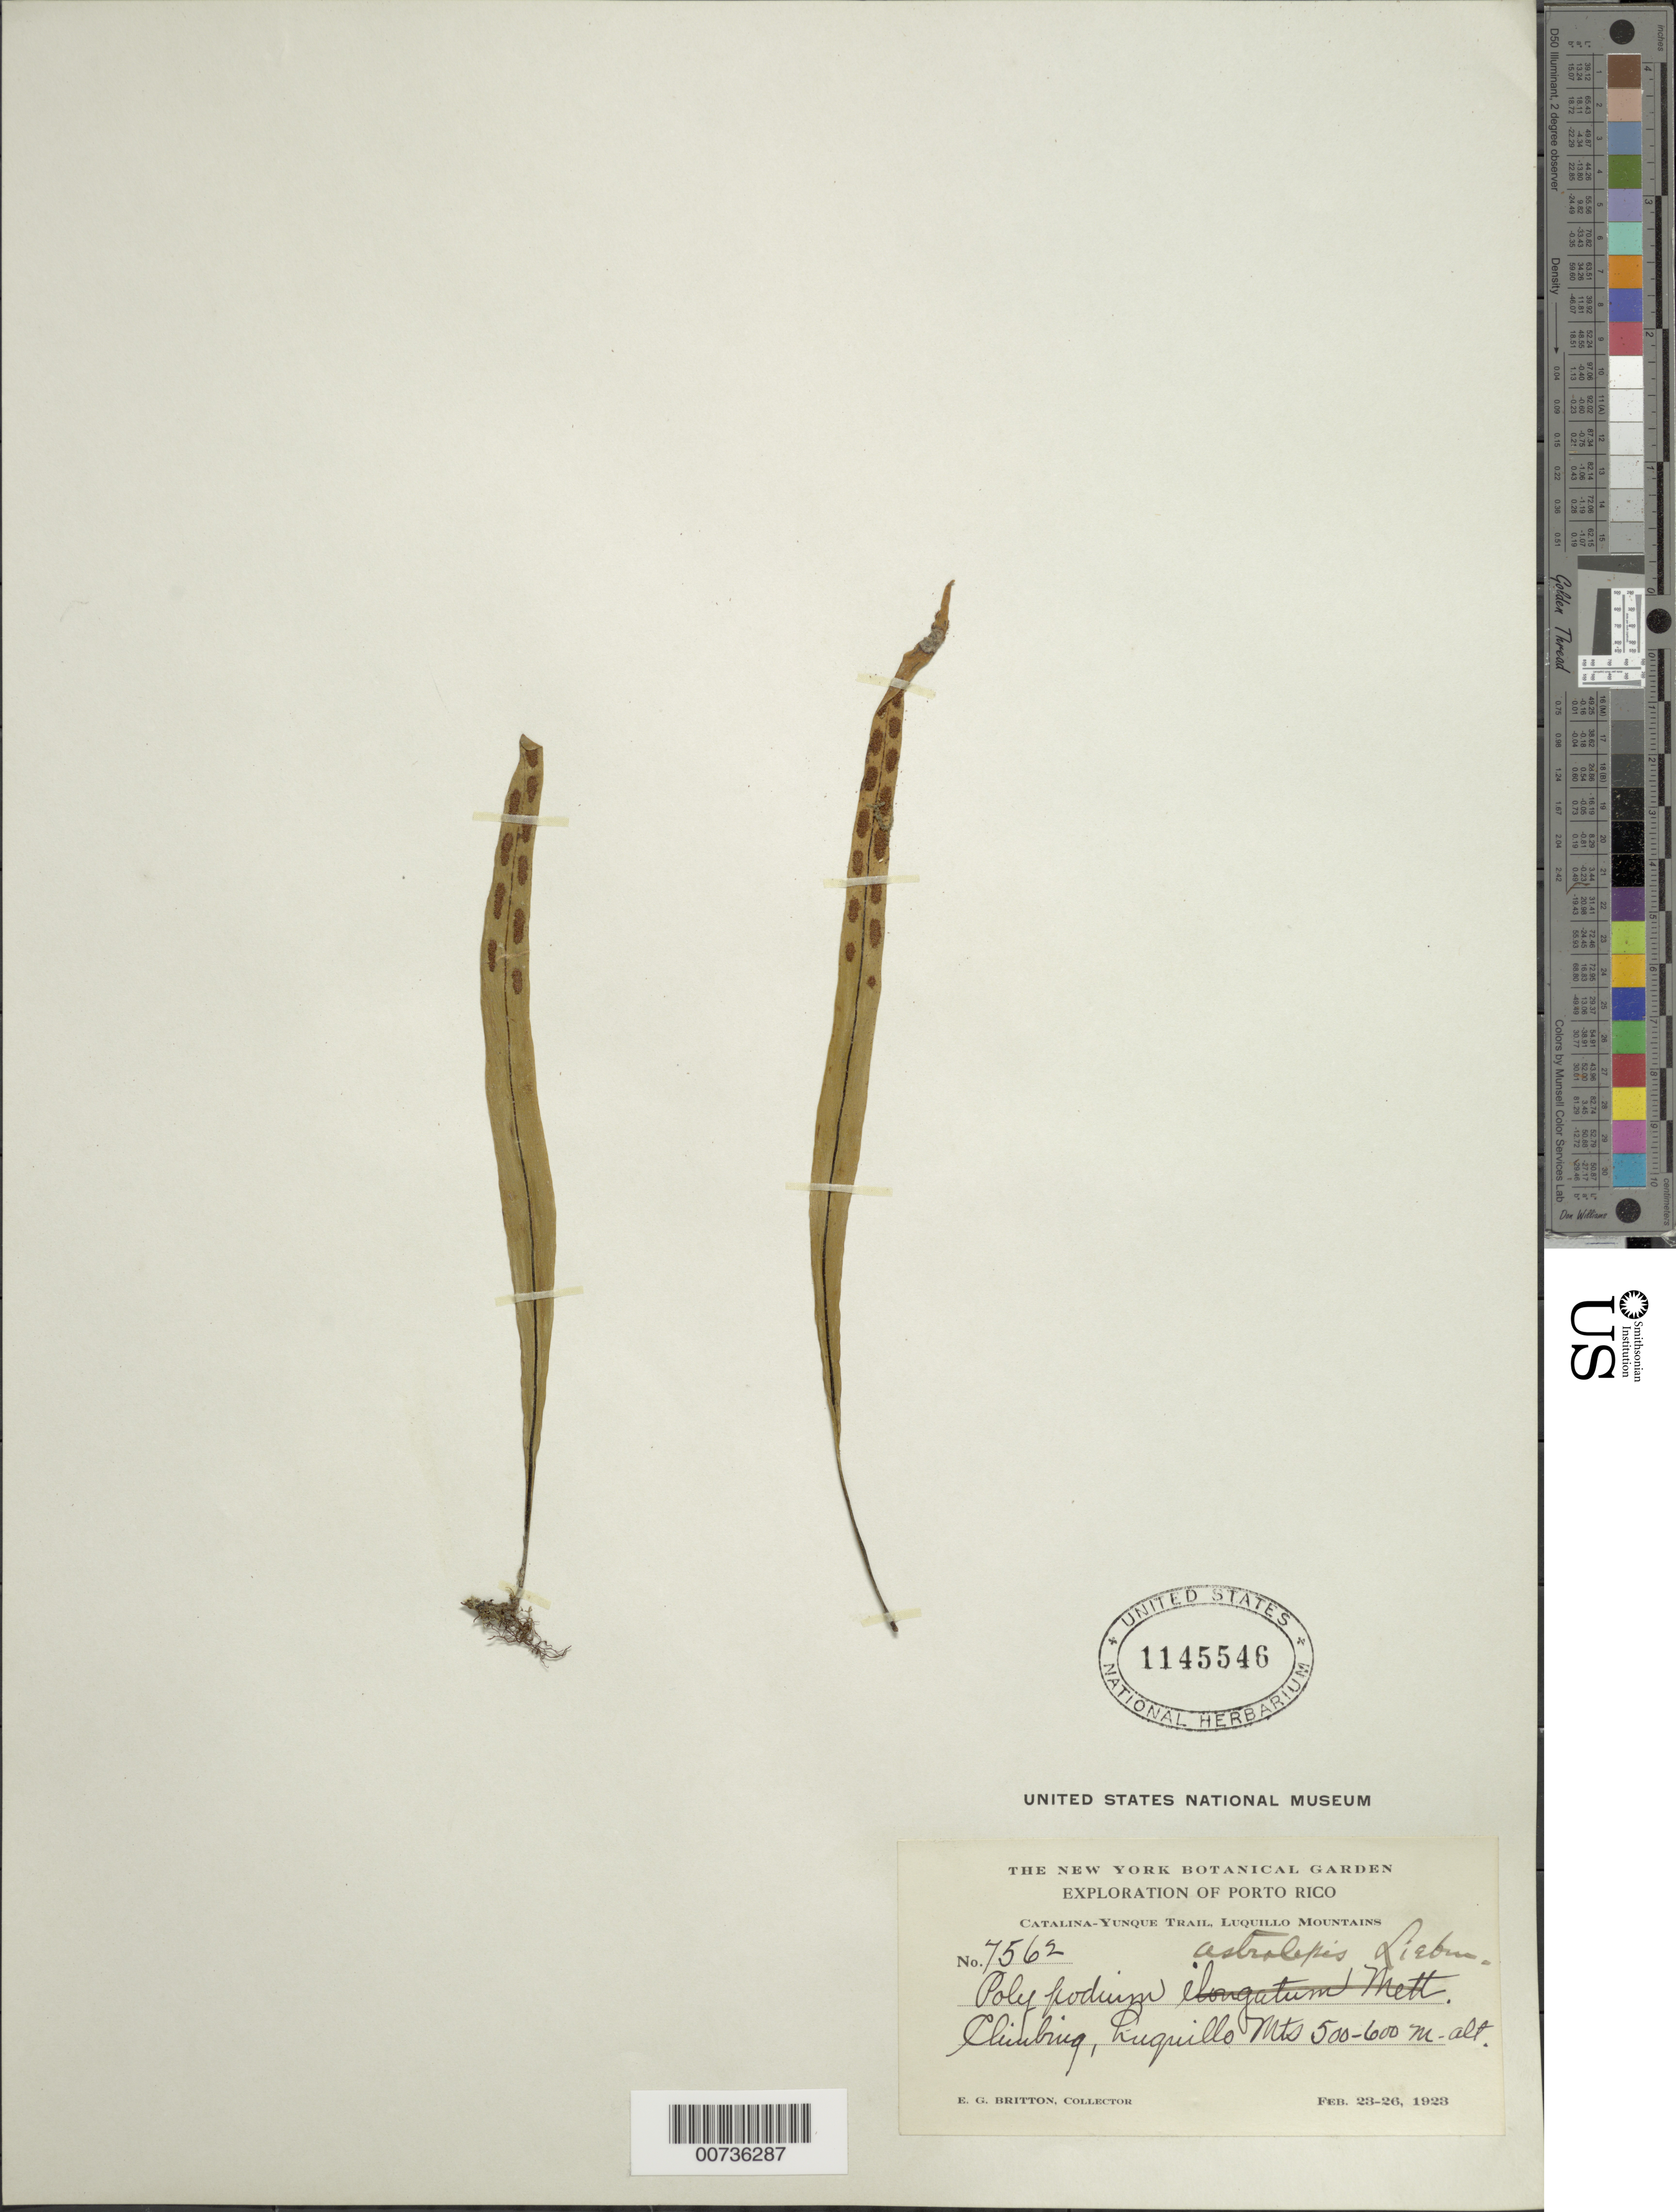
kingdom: Plantae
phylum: Tracheophyta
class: Polypodiopsida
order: Polypodiales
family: Polypodiaceae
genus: Pleopeltis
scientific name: Pleopeltis astrolepis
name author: (Liebm.) E. Fourn.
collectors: E. G. Britton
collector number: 7562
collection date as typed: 23 Feb 1923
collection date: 1923-02-23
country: Puerto Rico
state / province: Luquillo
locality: Catalina-Yunque Trail, Luquillo Mountains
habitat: Climbing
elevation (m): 500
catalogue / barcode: US 1145546